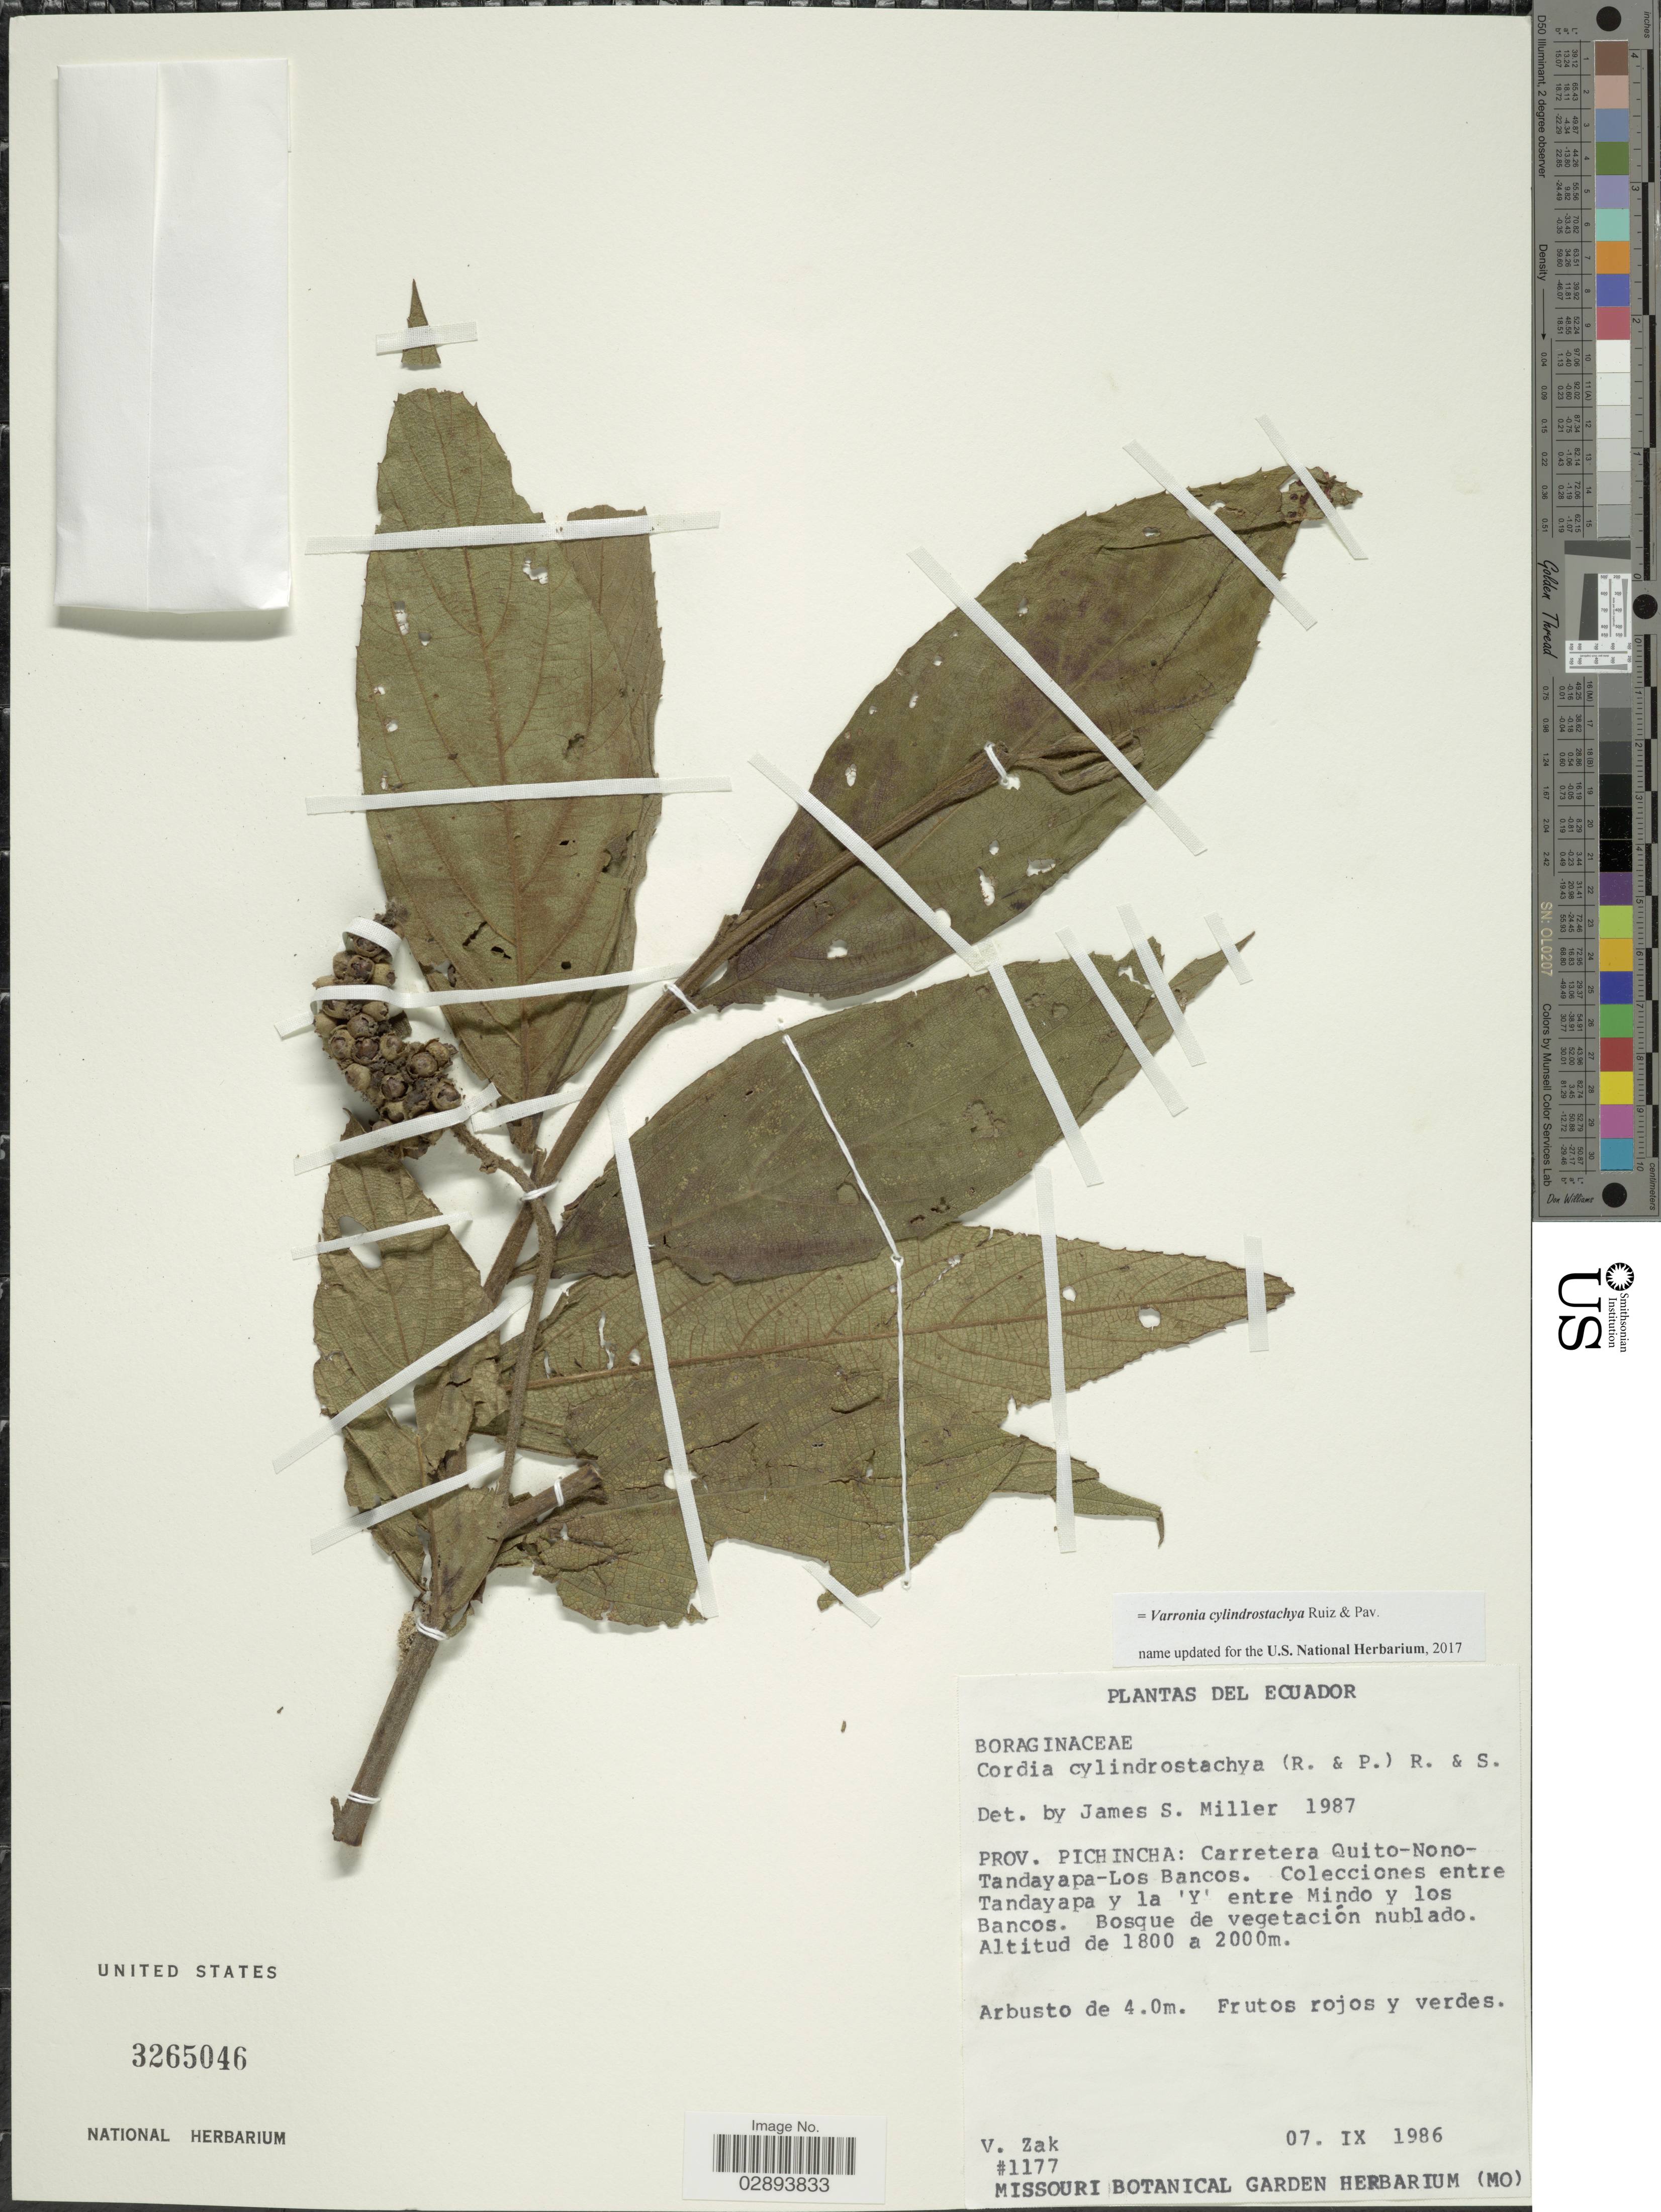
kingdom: Plantae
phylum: Tracheophyta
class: Magnoliopsida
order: Boraginales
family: Cordiaceae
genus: Varronia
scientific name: Varronia cylindrostachya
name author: Ruiz & Pav.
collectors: V. Zak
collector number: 1177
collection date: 1986-09-07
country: Ecuador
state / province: Pichincha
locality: Carretera Quito-Nono-Tandayapa-Los Bancos, Colecciones entre Tandayapa y la "Y" entre Mindo y los Bancos.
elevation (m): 1800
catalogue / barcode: US 3265046